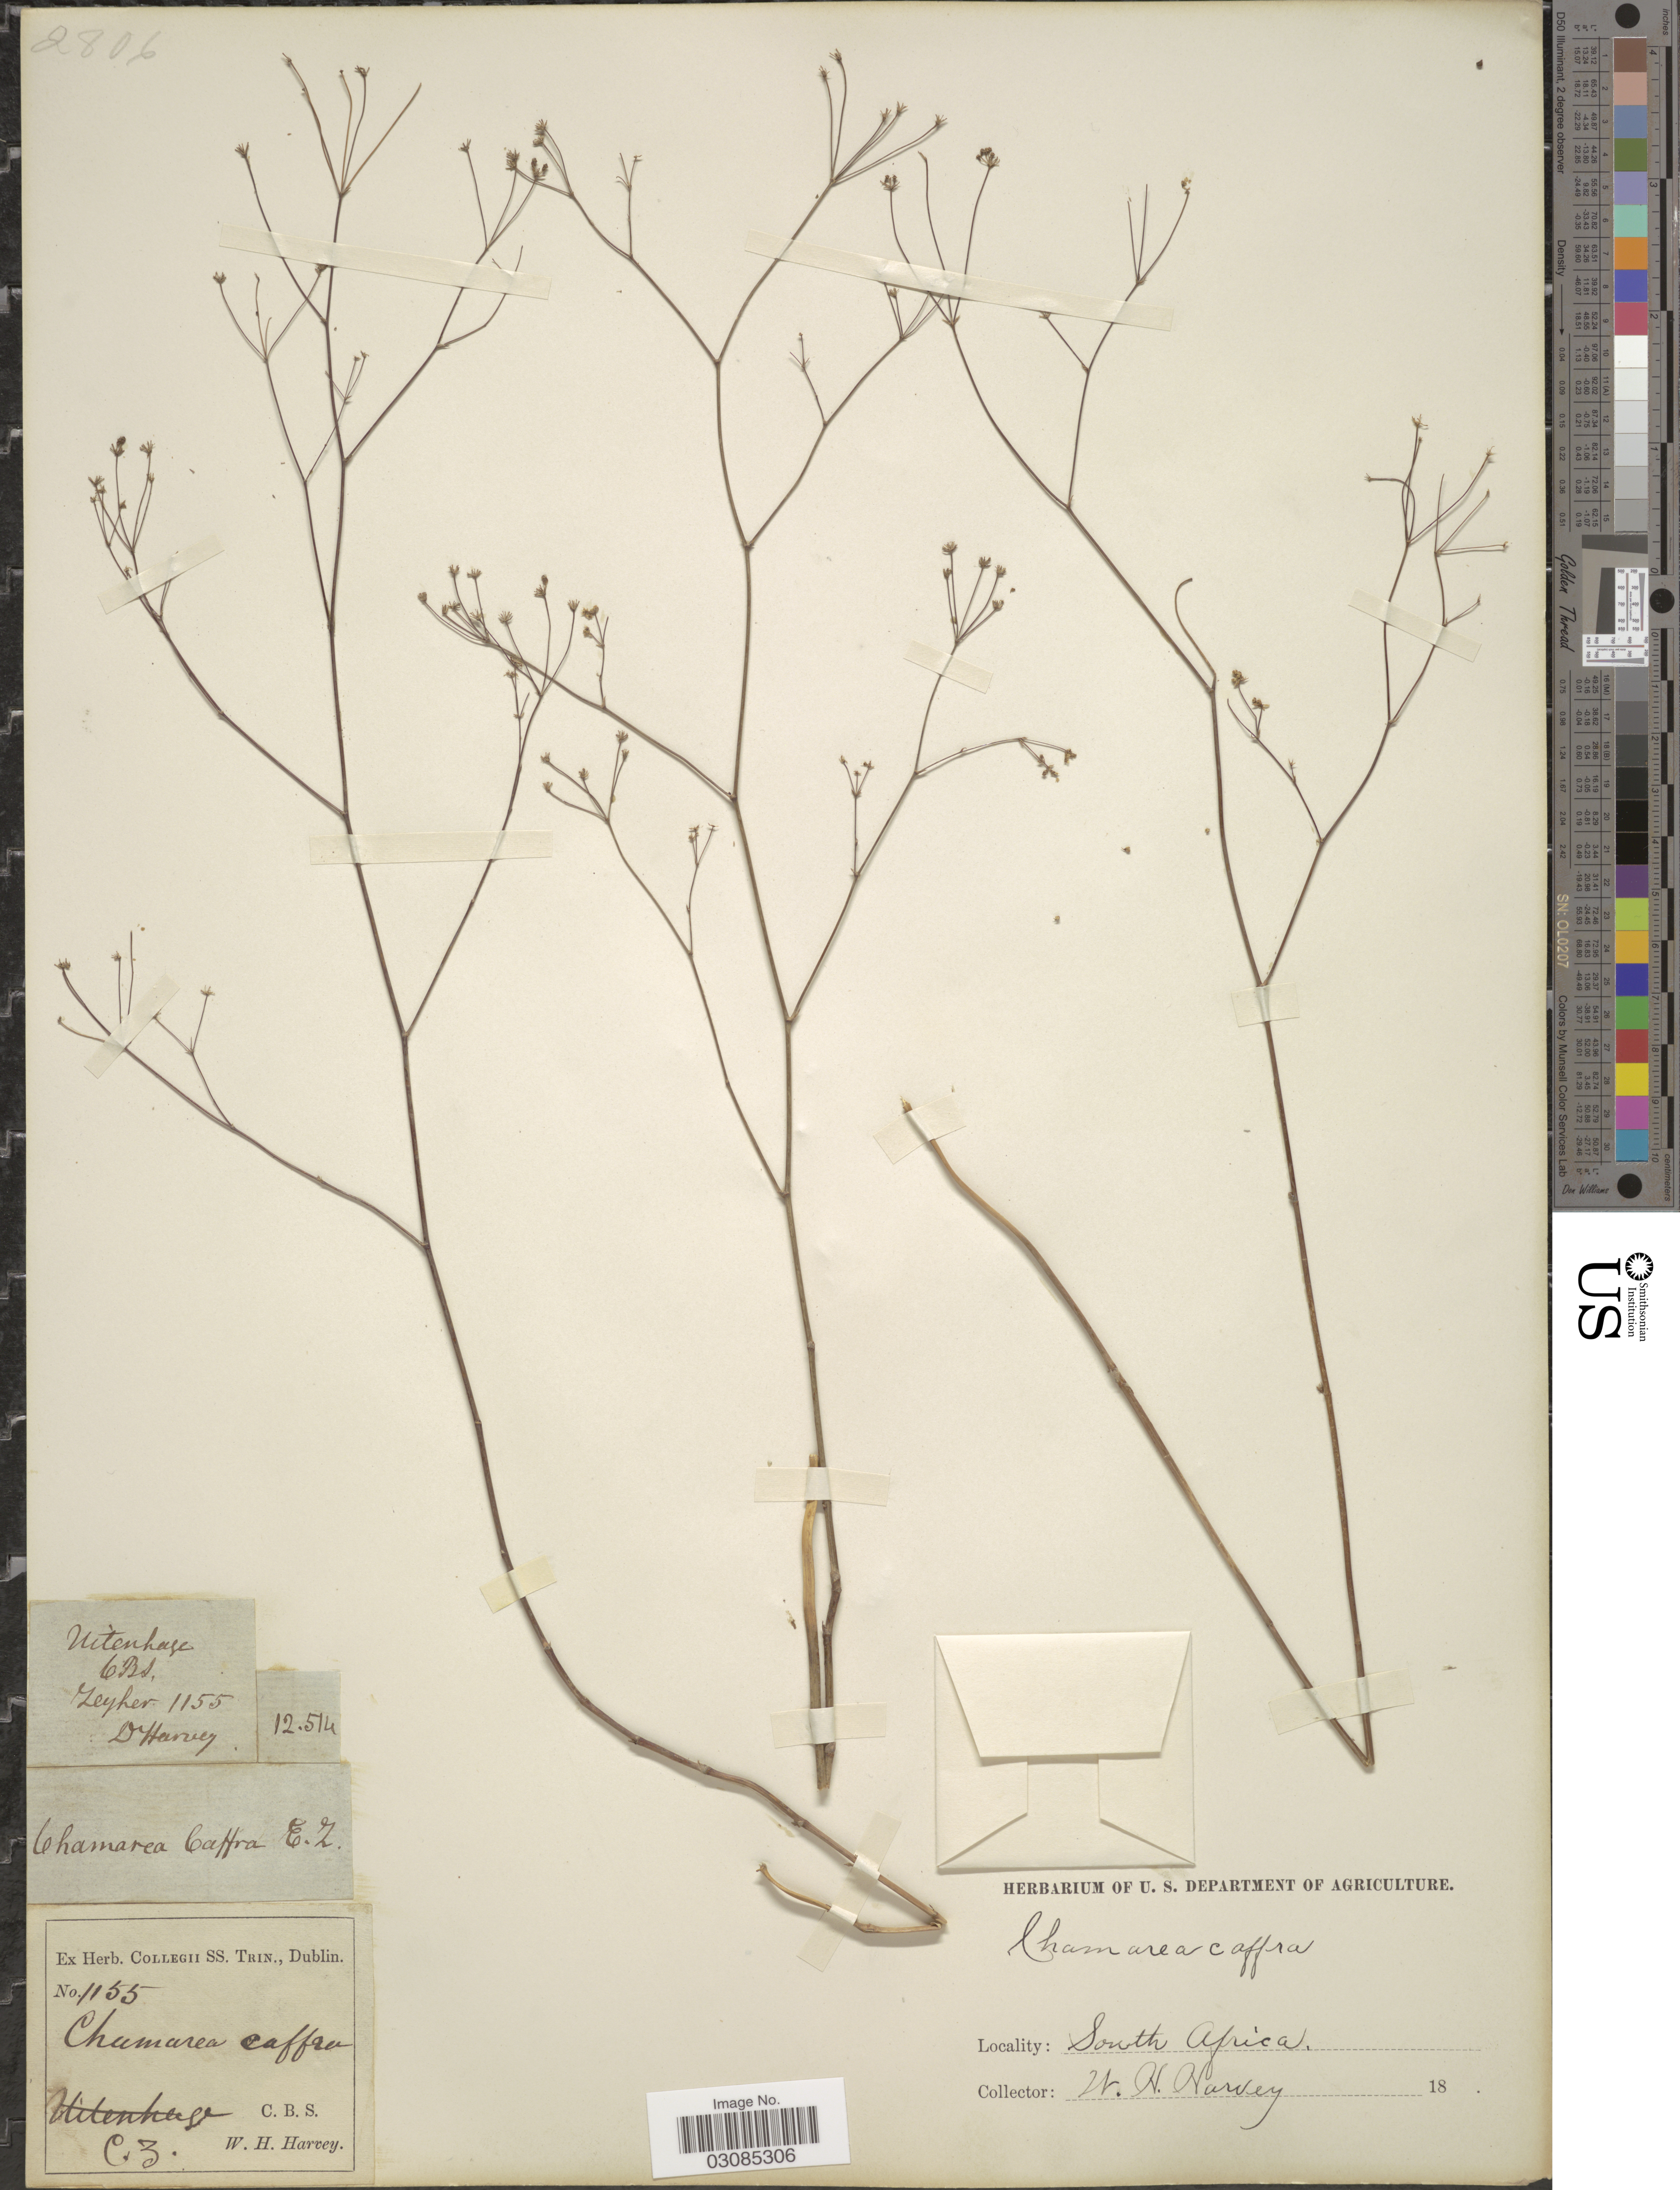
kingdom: Plantae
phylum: Tracheophyta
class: Magnoliopsida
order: Apiales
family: Apiaceae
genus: Carum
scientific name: Carum capensis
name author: Sond.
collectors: W. Harvey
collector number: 1155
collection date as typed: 18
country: South Africa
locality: C. B. S.